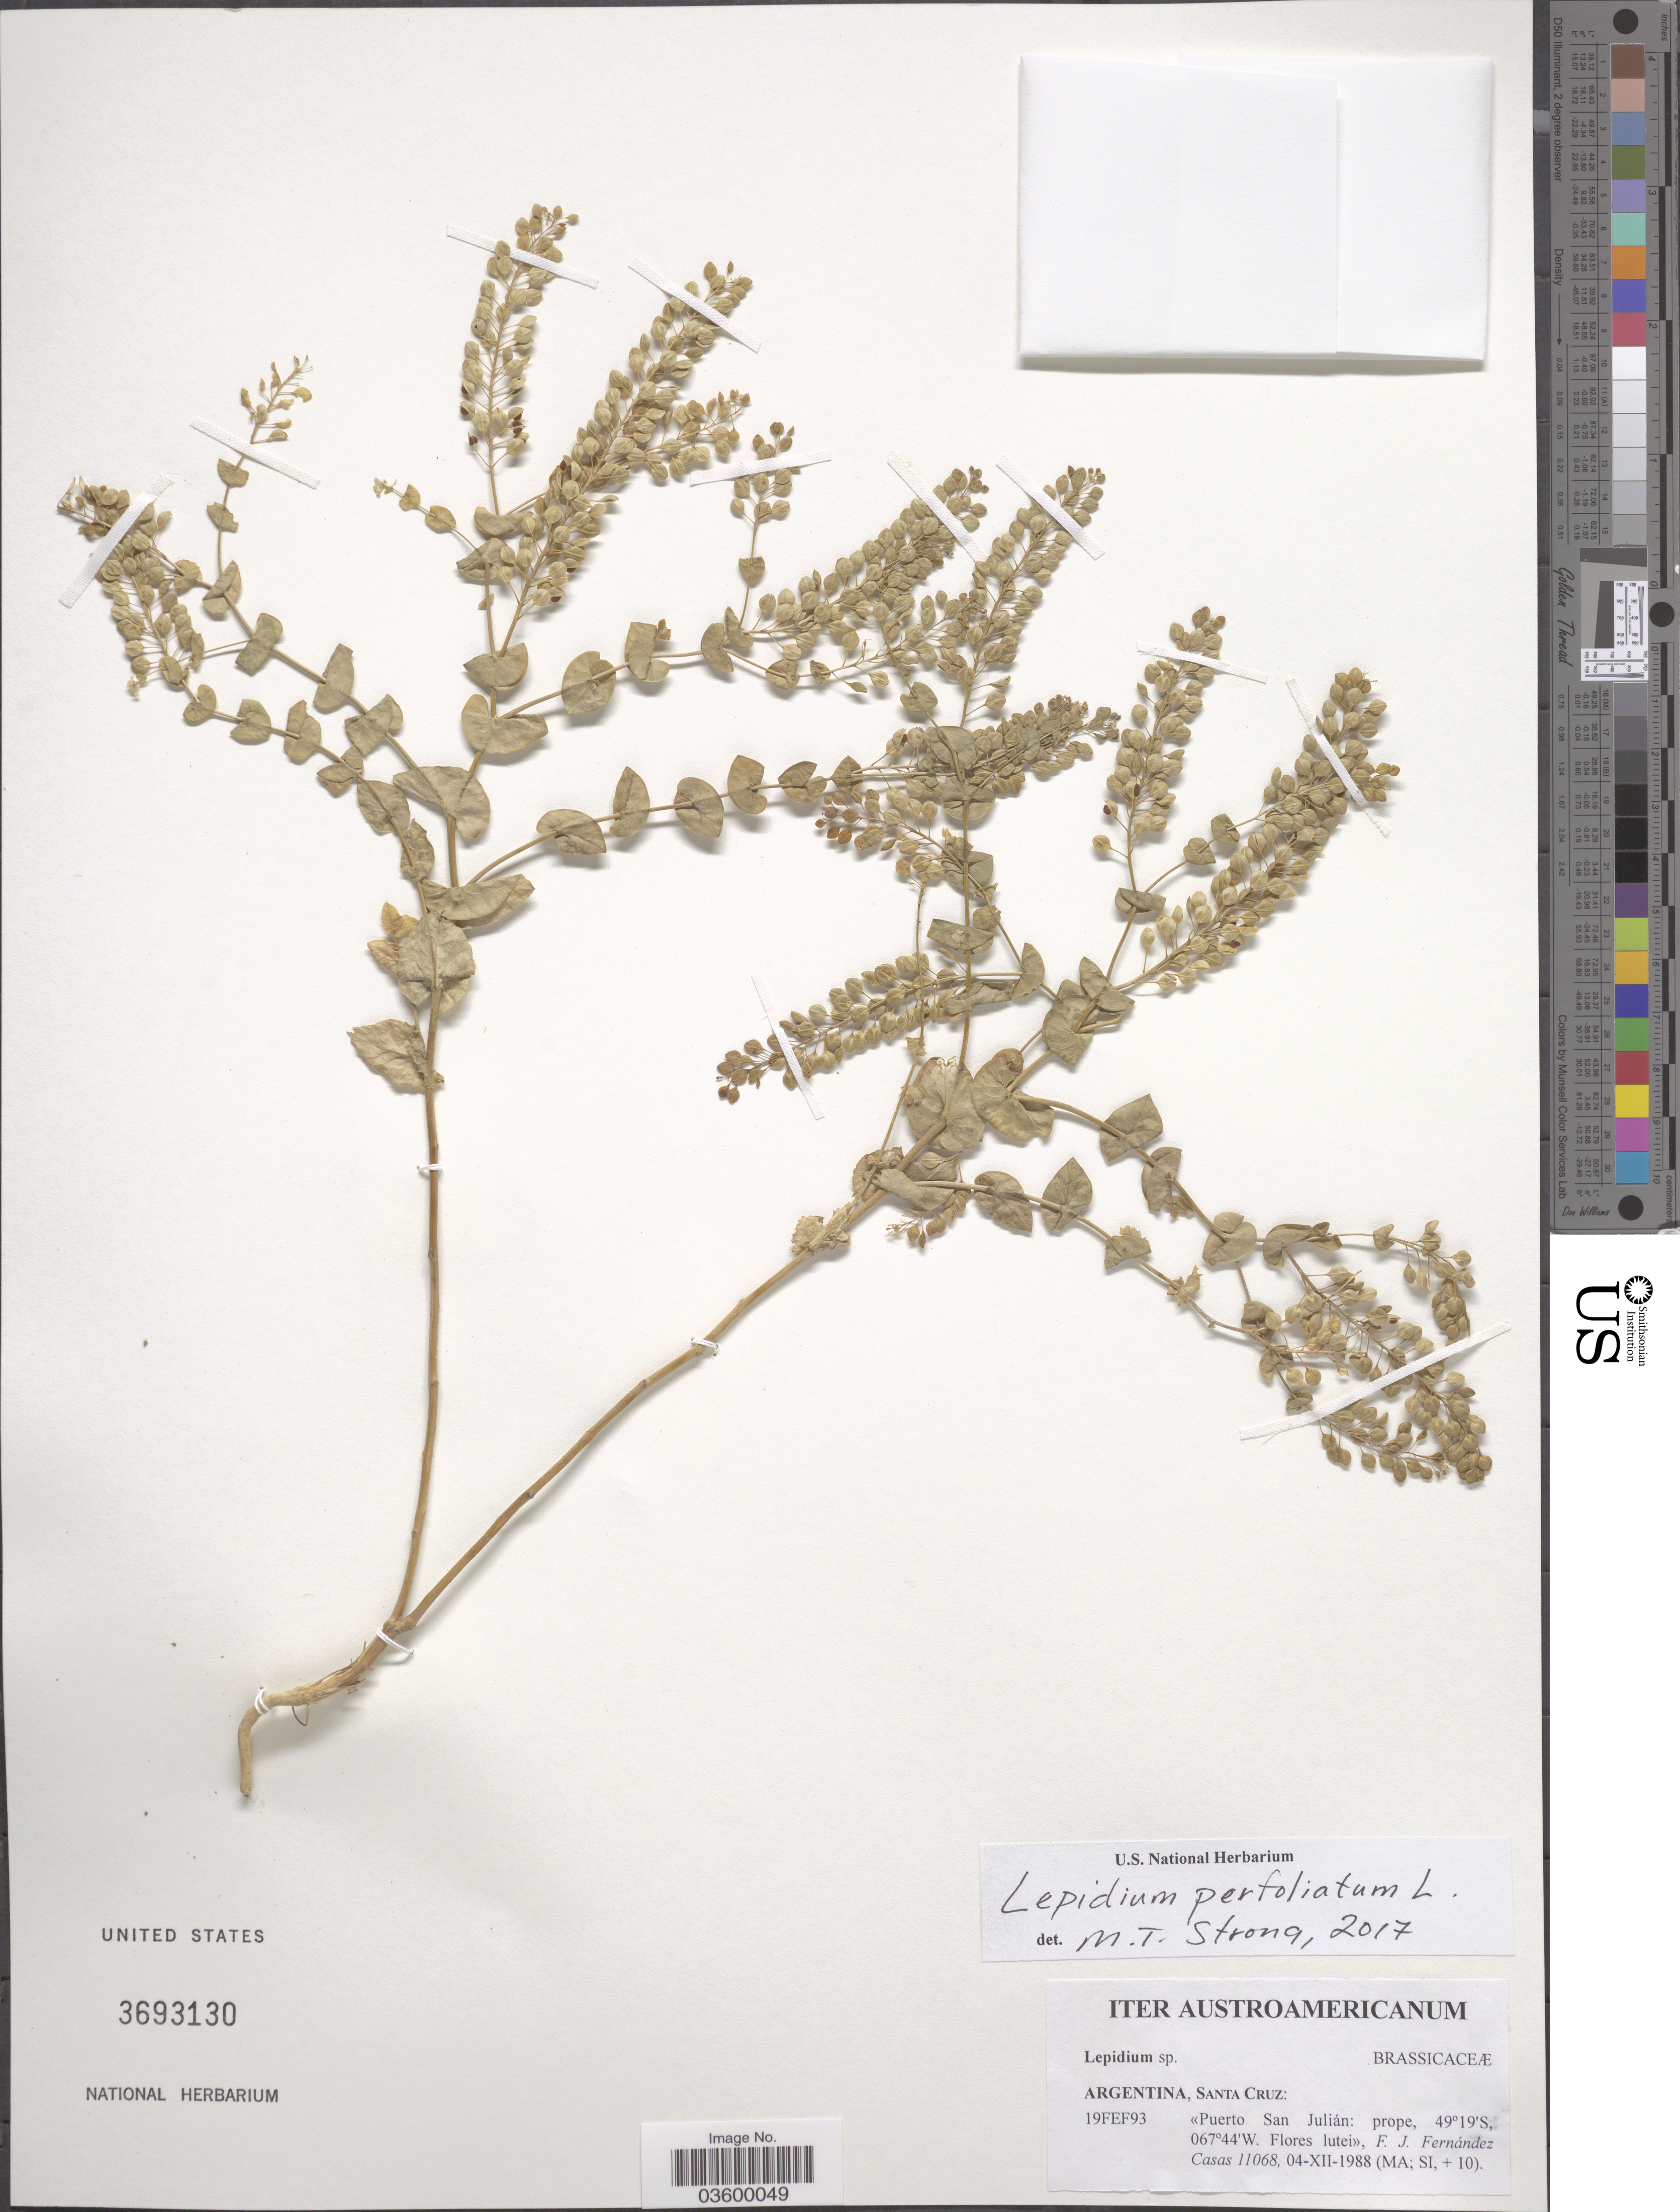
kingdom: Plantae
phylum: Tracheophyta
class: Magnoliopsida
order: Brassicales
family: Brassicaceae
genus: Lepidium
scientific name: Lepidium perfoliatum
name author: L.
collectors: F. Casas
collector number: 11068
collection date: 1988-12-04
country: Argentina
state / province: Santa Cruz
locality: «Puerto San Julián: prope».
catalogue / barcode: US 3693130